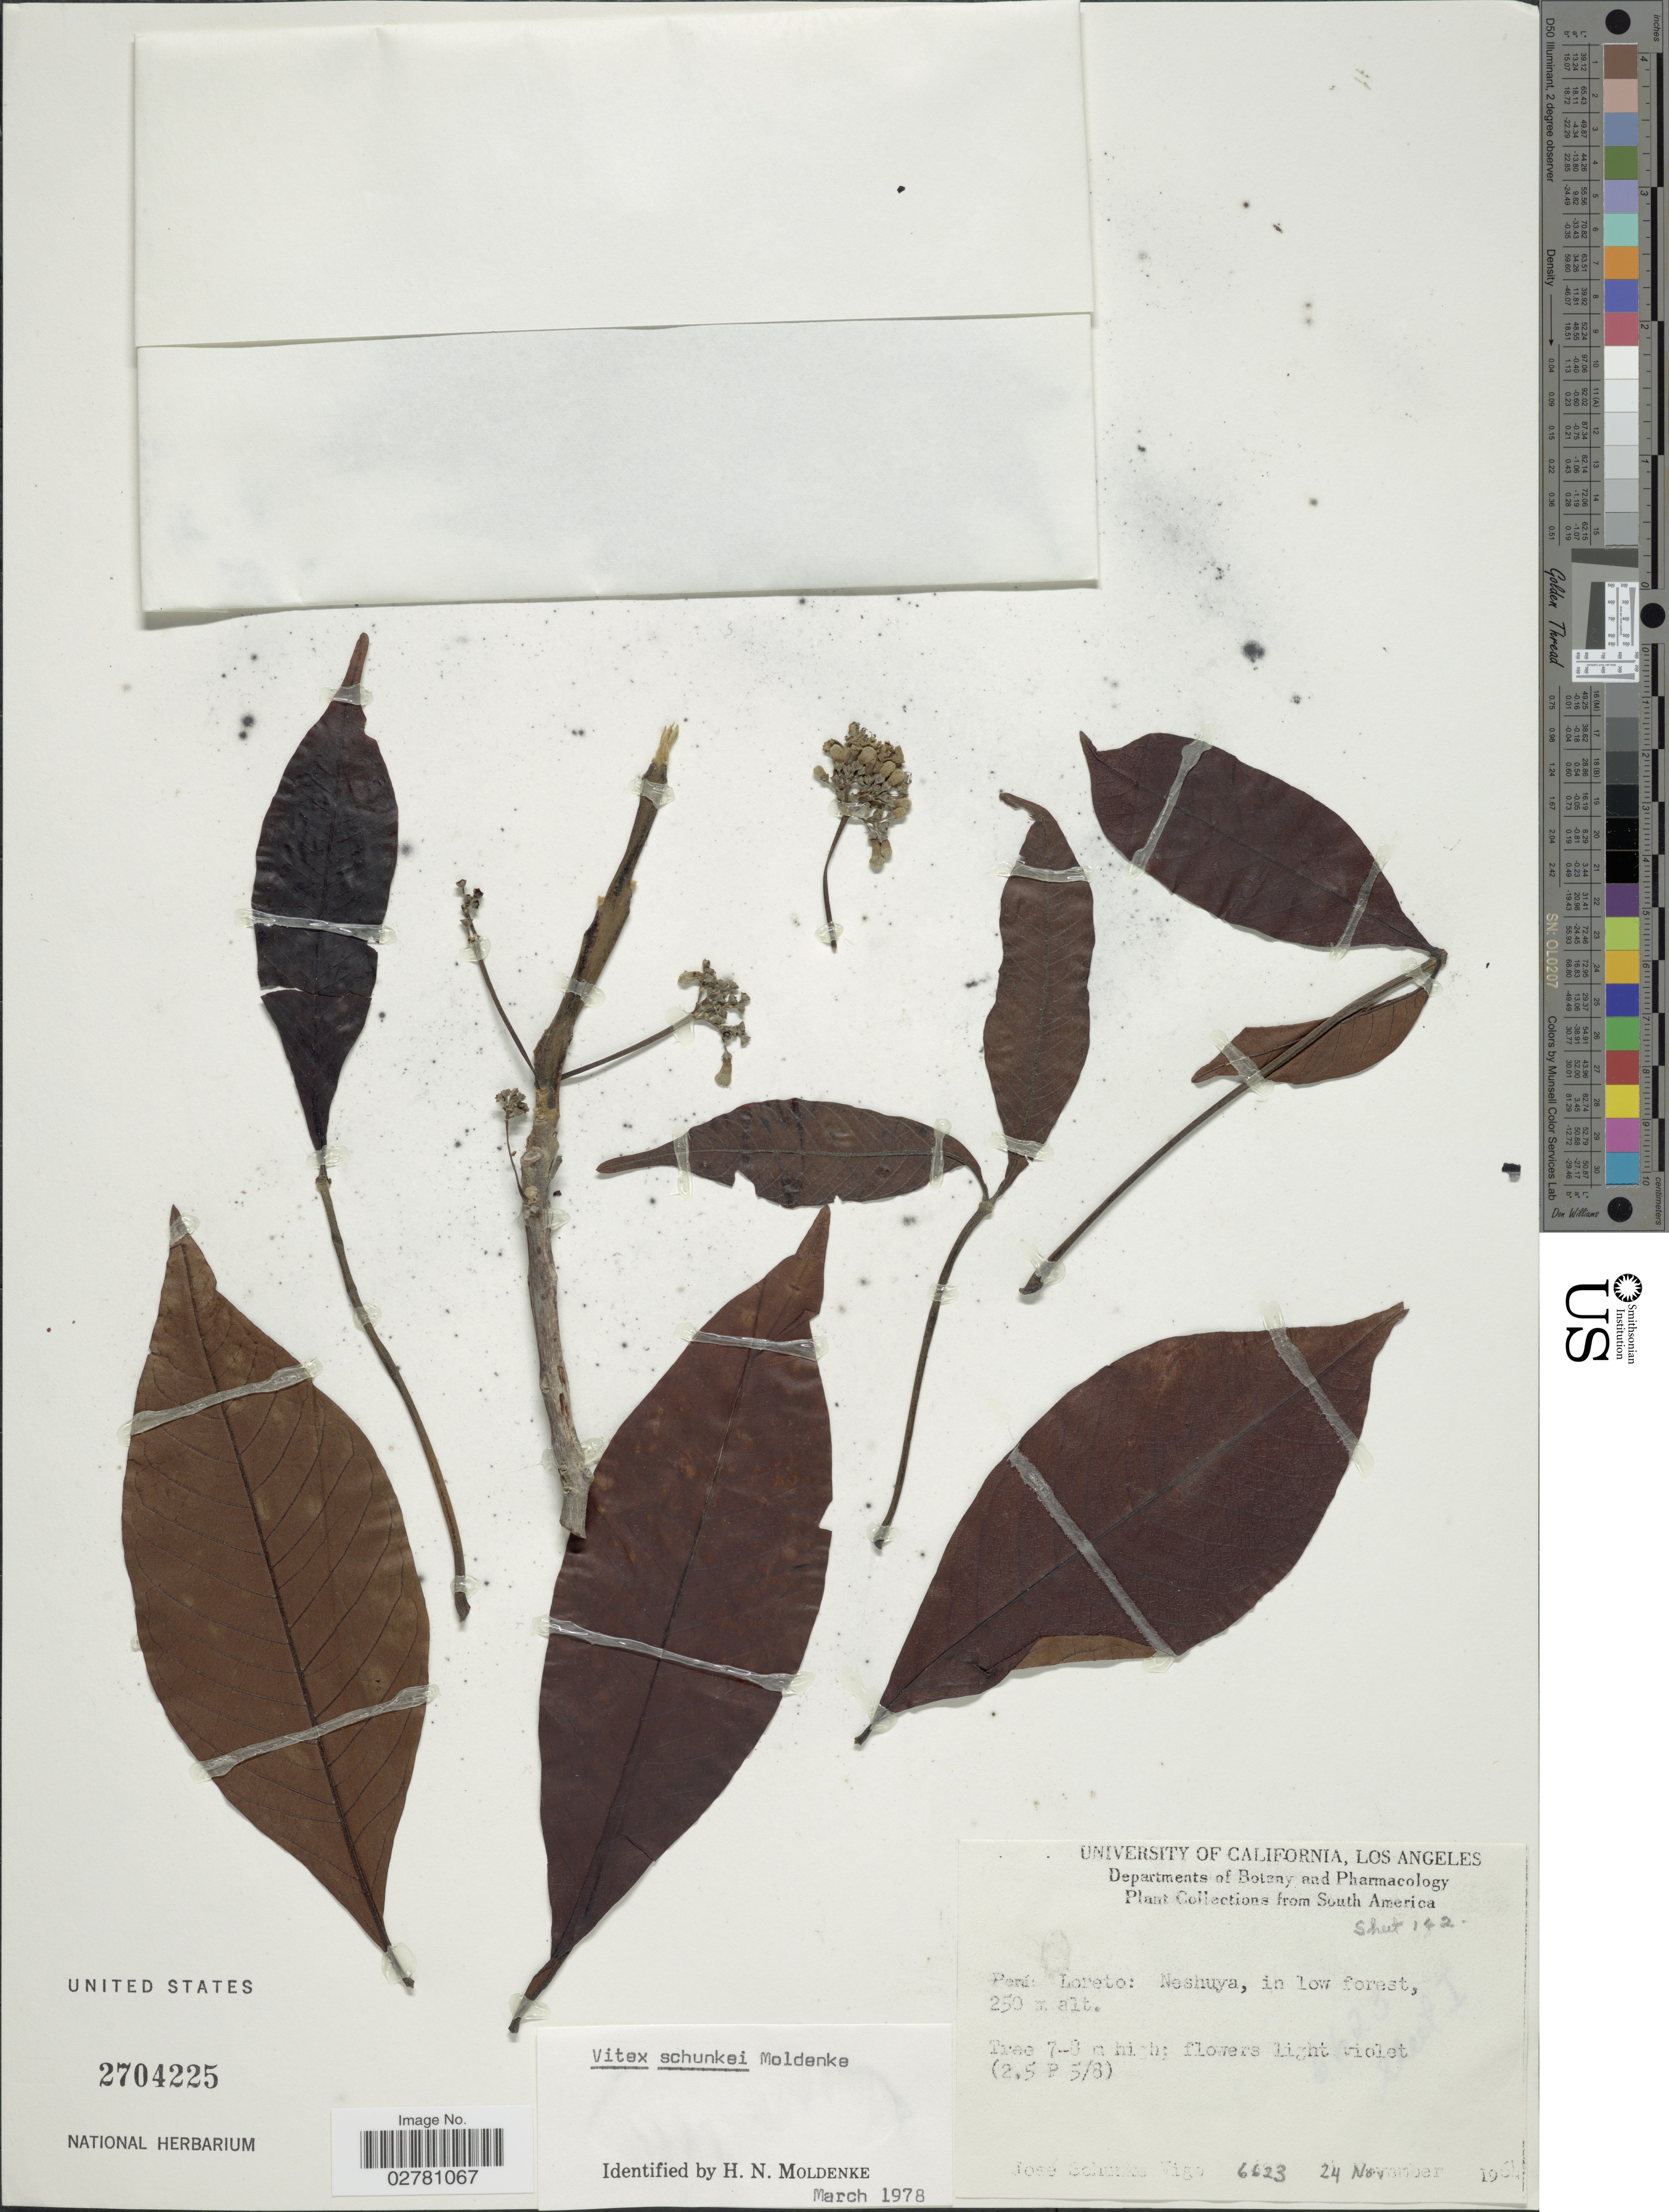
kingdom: Plantae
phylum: Tracheophyta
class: Magnoliopsida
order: Lamiales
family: Lamiaceae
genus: Vitex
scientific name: Vitex schunkei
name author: Moldenke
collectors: J. Schunke Vigo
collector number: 6623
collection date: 1964-11-24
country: Peru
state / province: Loreto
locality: Neshuya, in low forest.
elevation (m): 250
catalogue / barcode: US 2704225